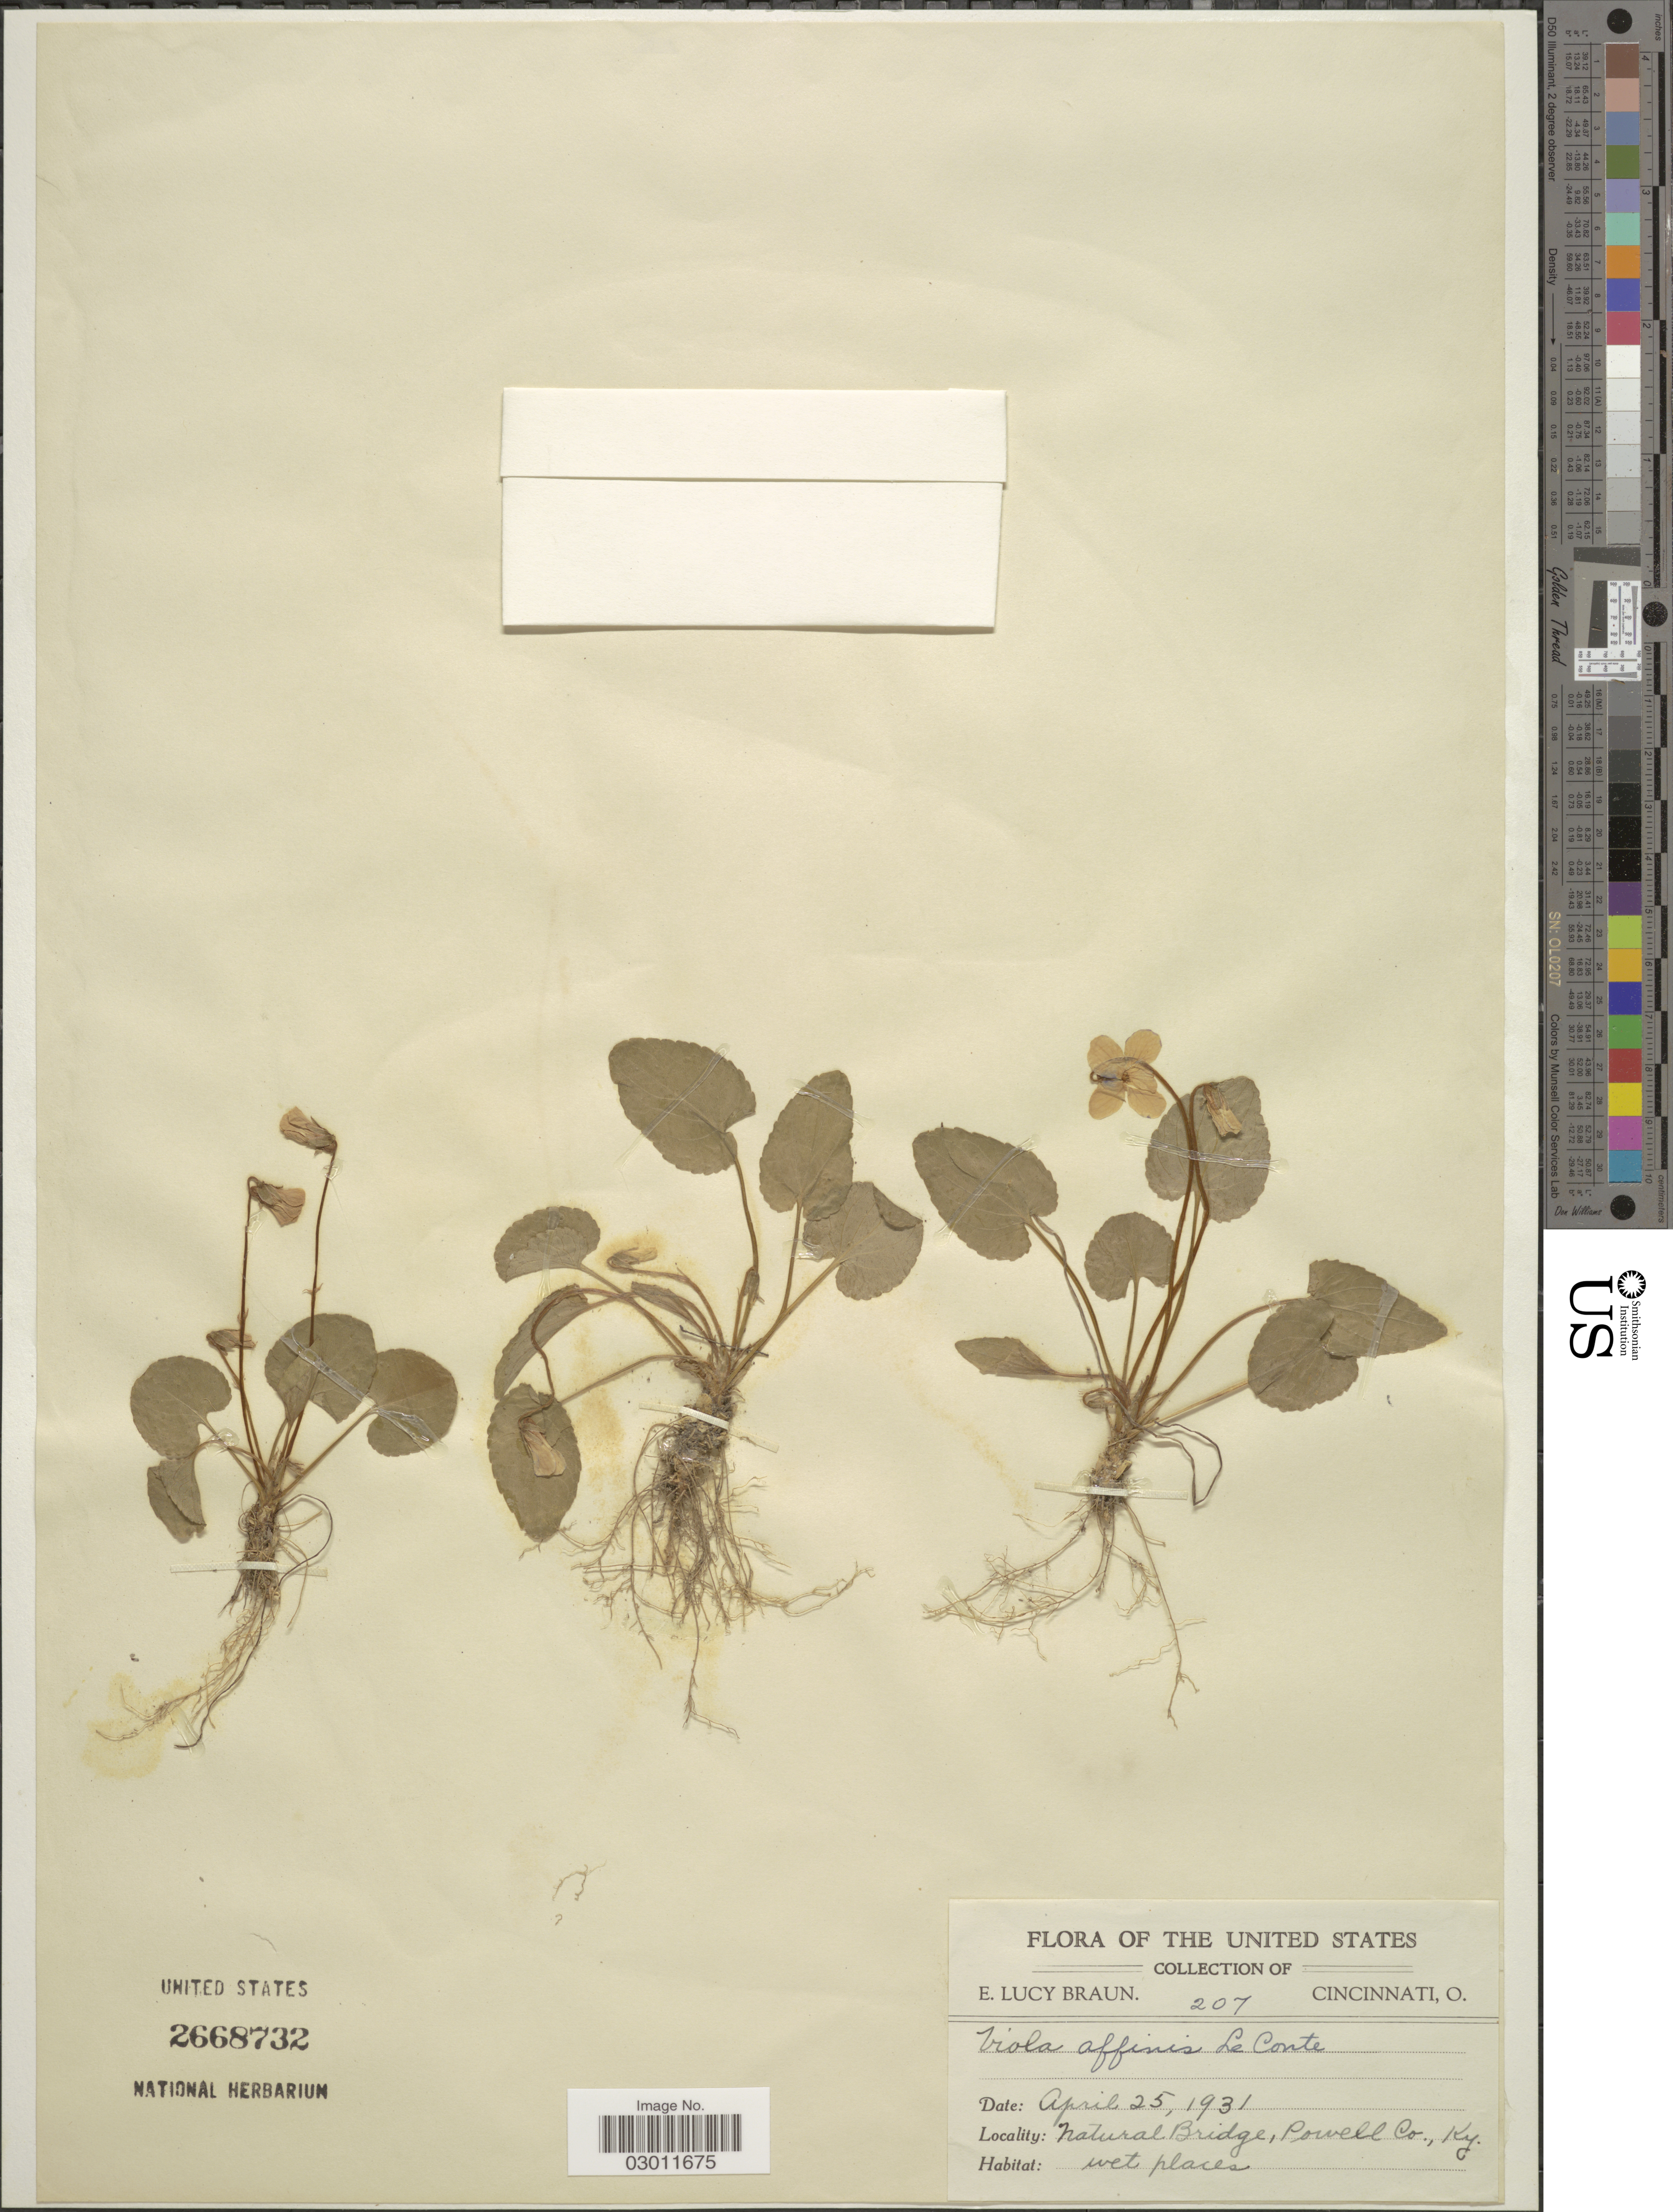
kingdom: Plantae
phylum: Tracheophyta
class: Magnoliopsida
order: Malpighiales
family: Violaceae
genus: Viola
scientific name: Viola affinis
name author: LeConte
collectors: E. L. Braun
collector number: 207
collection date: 1931-04-25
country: United States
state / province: Kentucky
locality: Natural Bridge, Powell Co.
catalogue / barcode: US 2668732